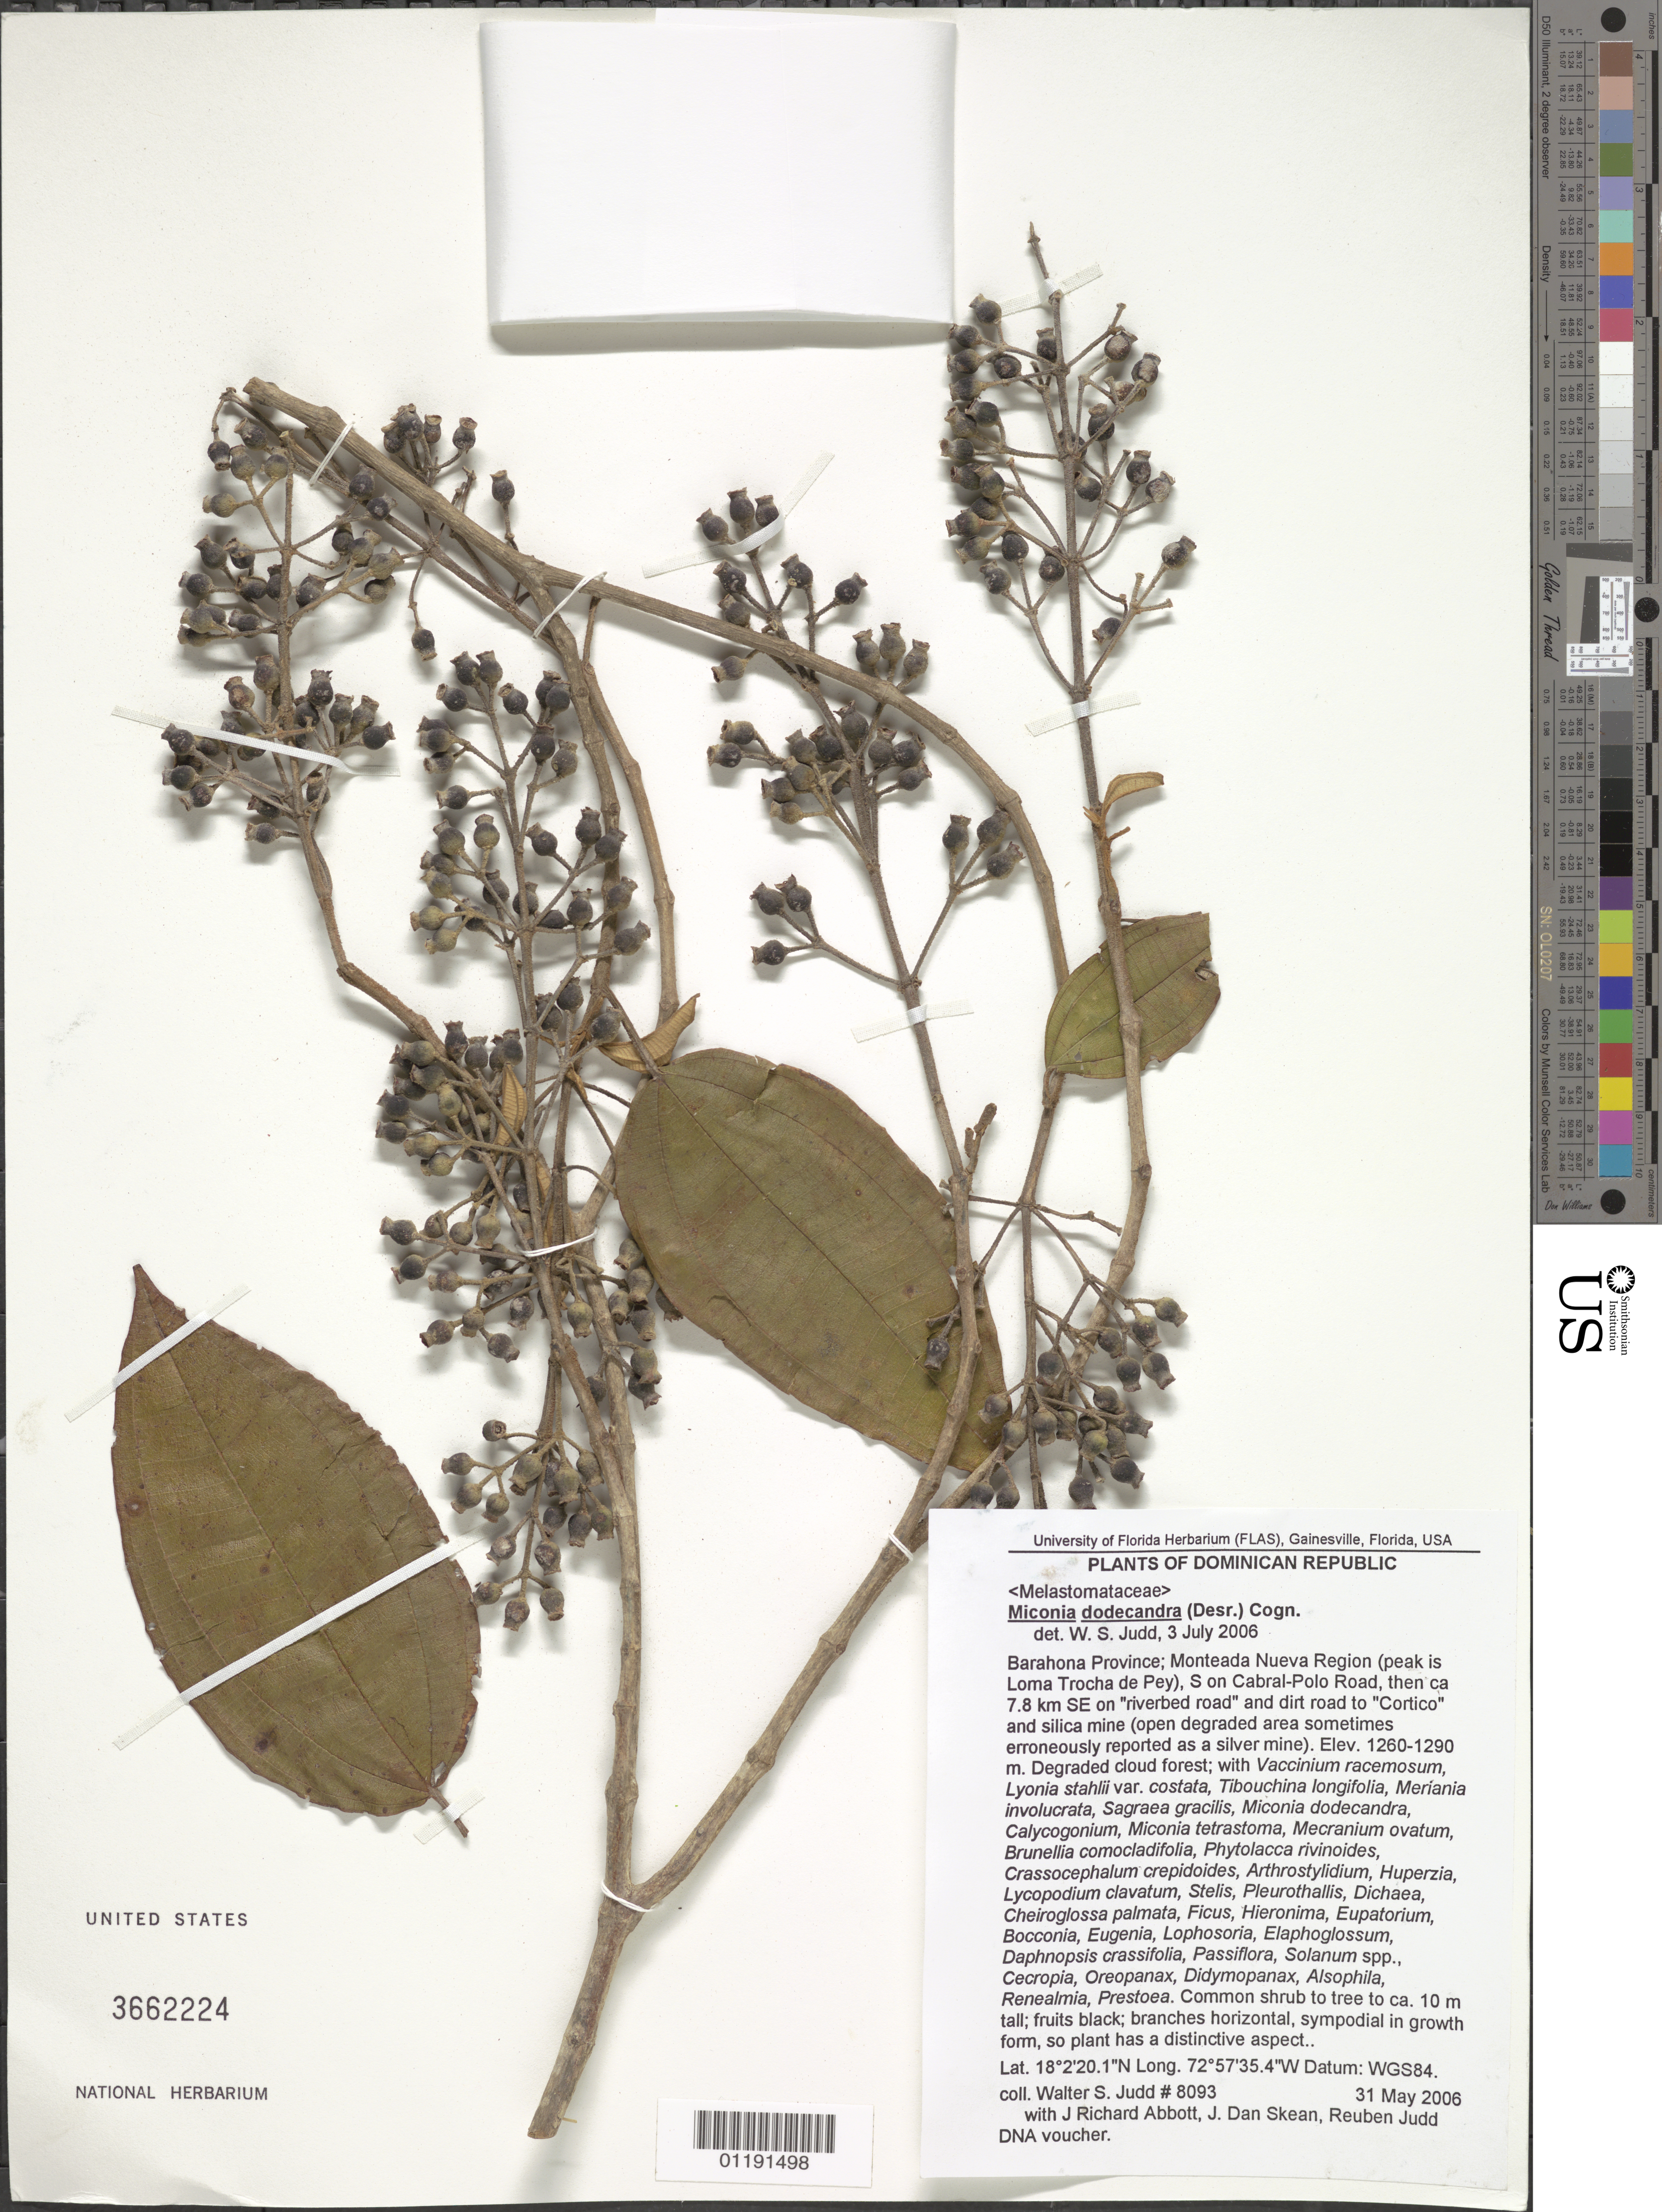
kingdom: Plantae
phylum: Tracheophyta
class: Magnoliopsida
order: Myrtales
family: Melastomataceae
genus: Miconia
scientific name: Miconia dodecandra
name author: Cogn.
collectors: W. Judd, J. R. Abbott, D. Skean & R. Judd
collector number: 8093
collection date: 2006-05-31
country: Dominican Republic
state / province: Barahona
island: Hispaniola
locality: Monteada Nueva Region (peak is Loma Trocha de Pey), S on Cabral-Polo Road, then approx. 7.8 km SE on "riverbed road" and dirt road to "Cortico" and silica mine. DNA voucher.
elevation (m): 1260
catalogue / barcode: US 3662224